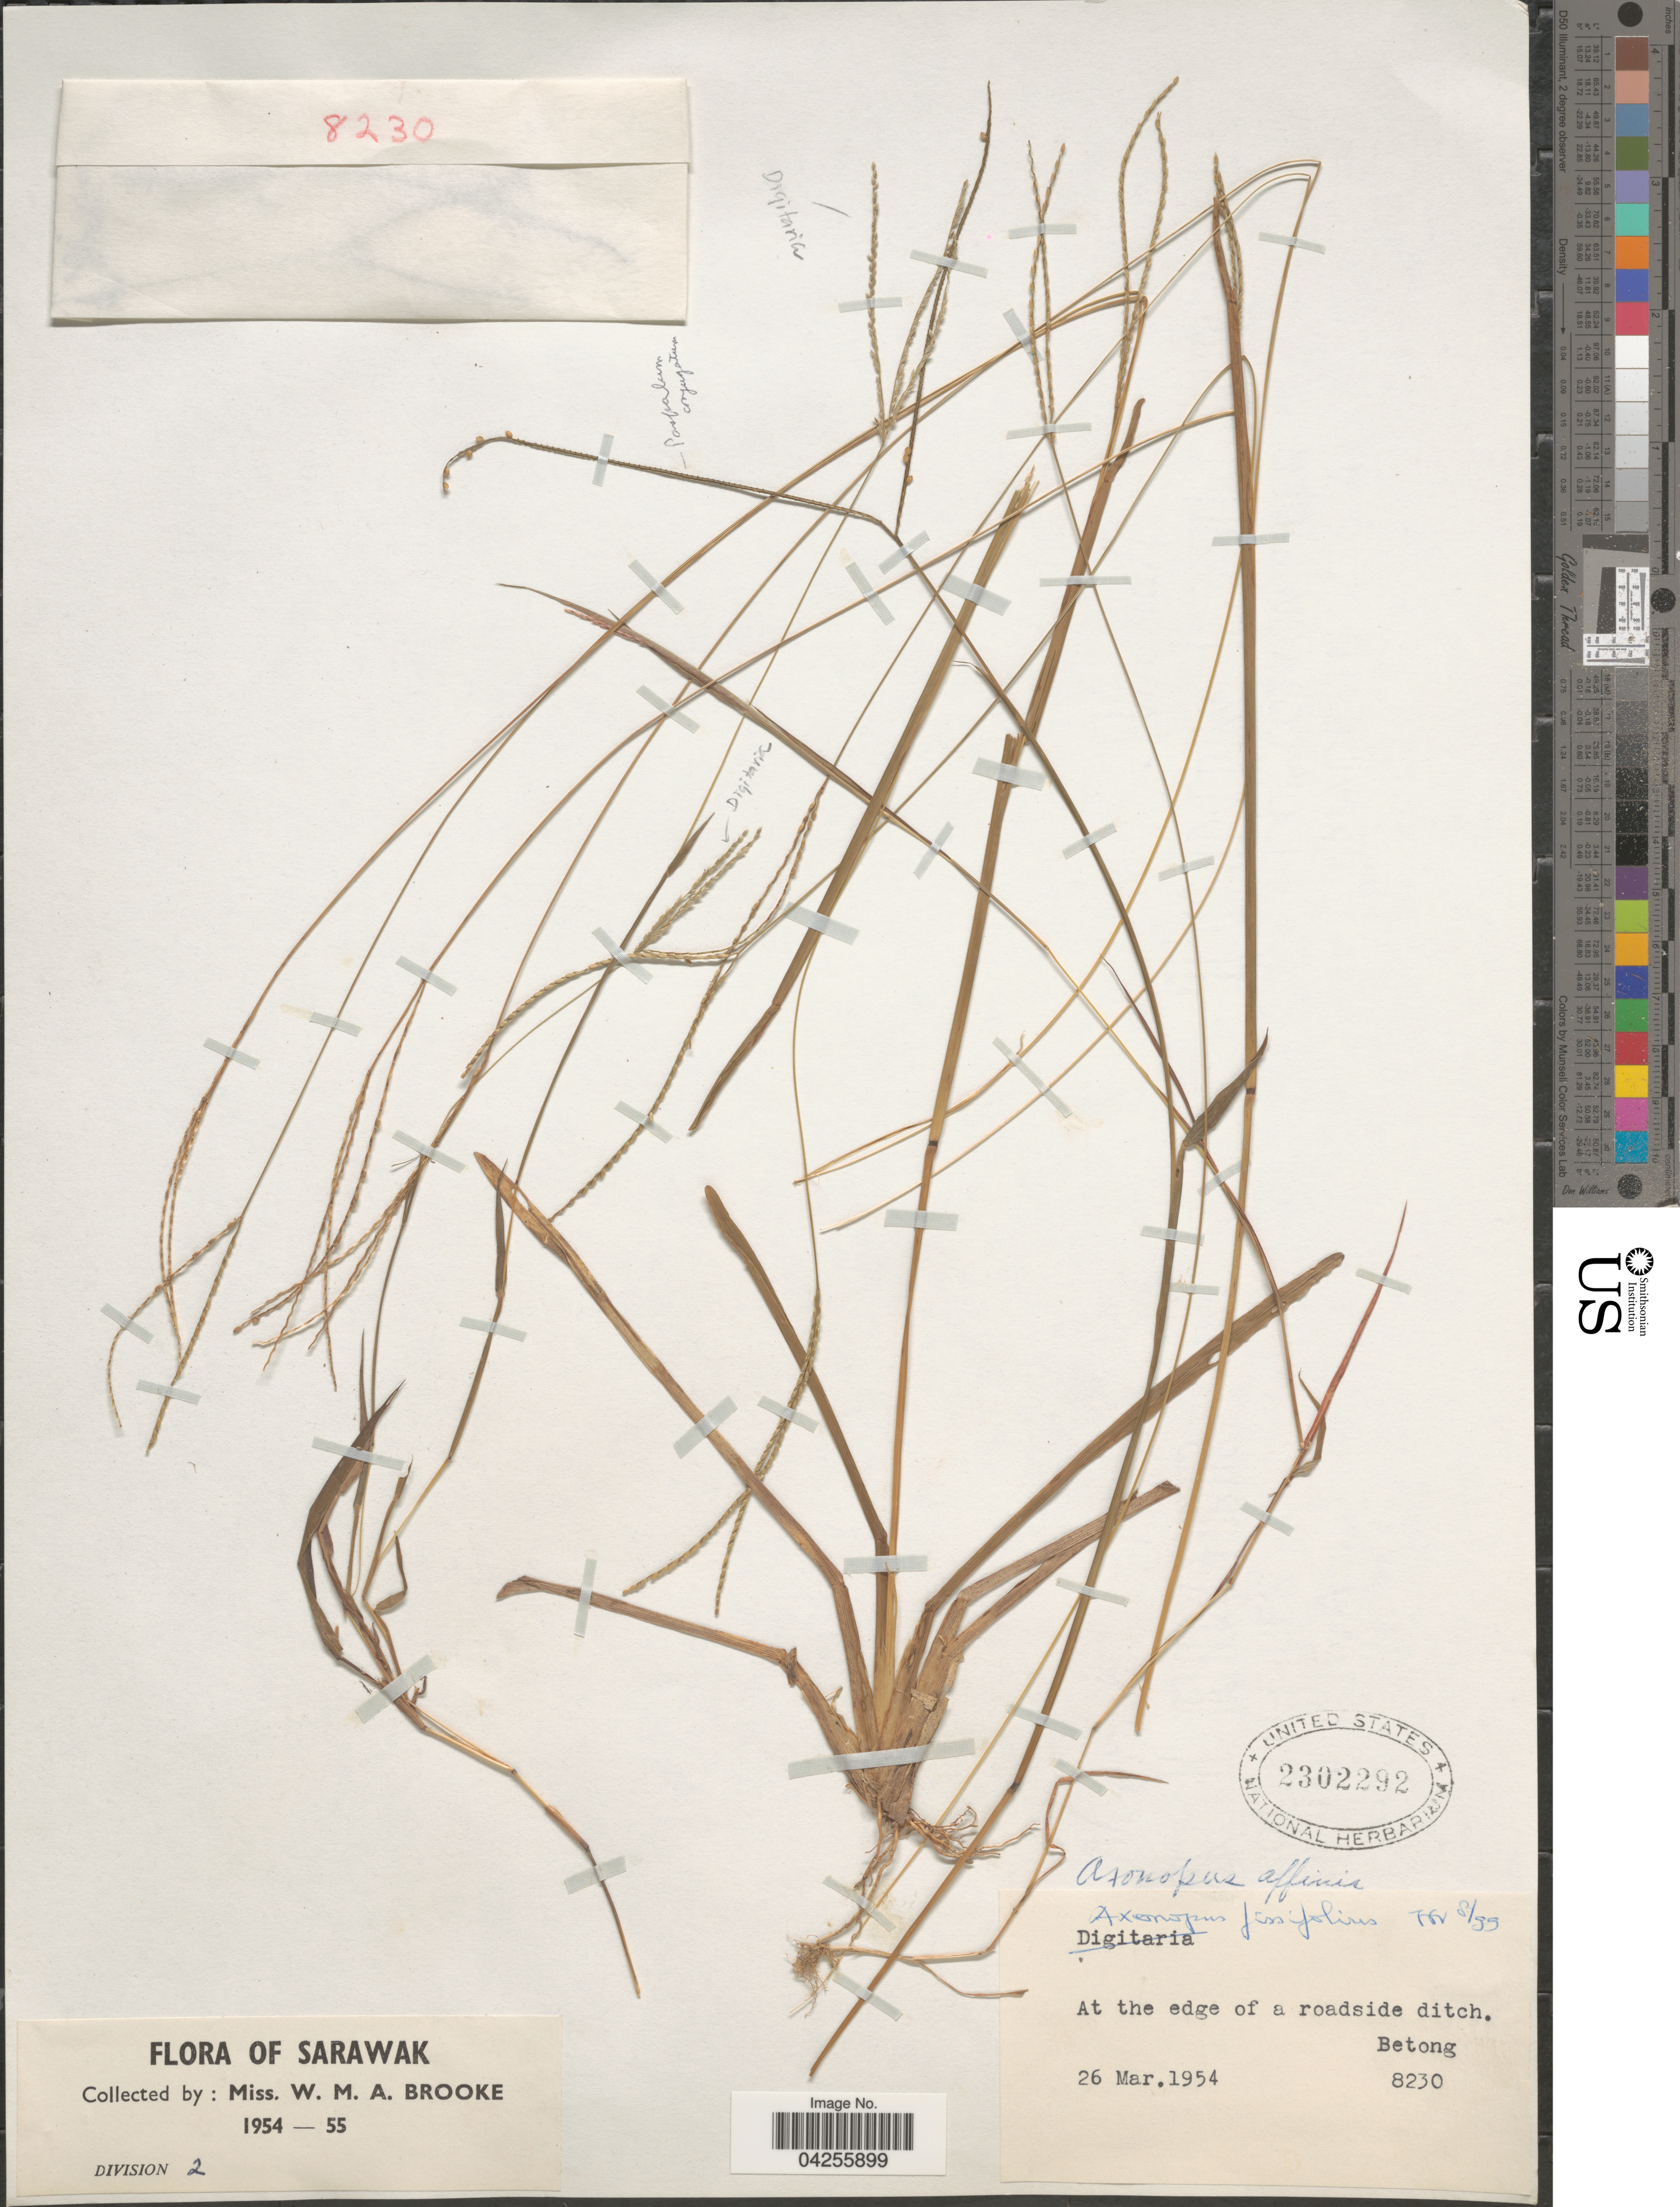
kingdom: Plantae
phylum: Tracheophyta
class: Liliopsida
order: Poales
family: Poaceae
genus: Axonopus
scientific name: Axonopus fissifolius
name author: (Raddi) Kuhlm.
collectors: W. Brooke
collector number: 8230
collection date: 1954-03-26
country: Malaysia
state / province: Sarawak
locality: At the edge of a roadside ditch, Betong.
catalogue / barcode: US 2302292